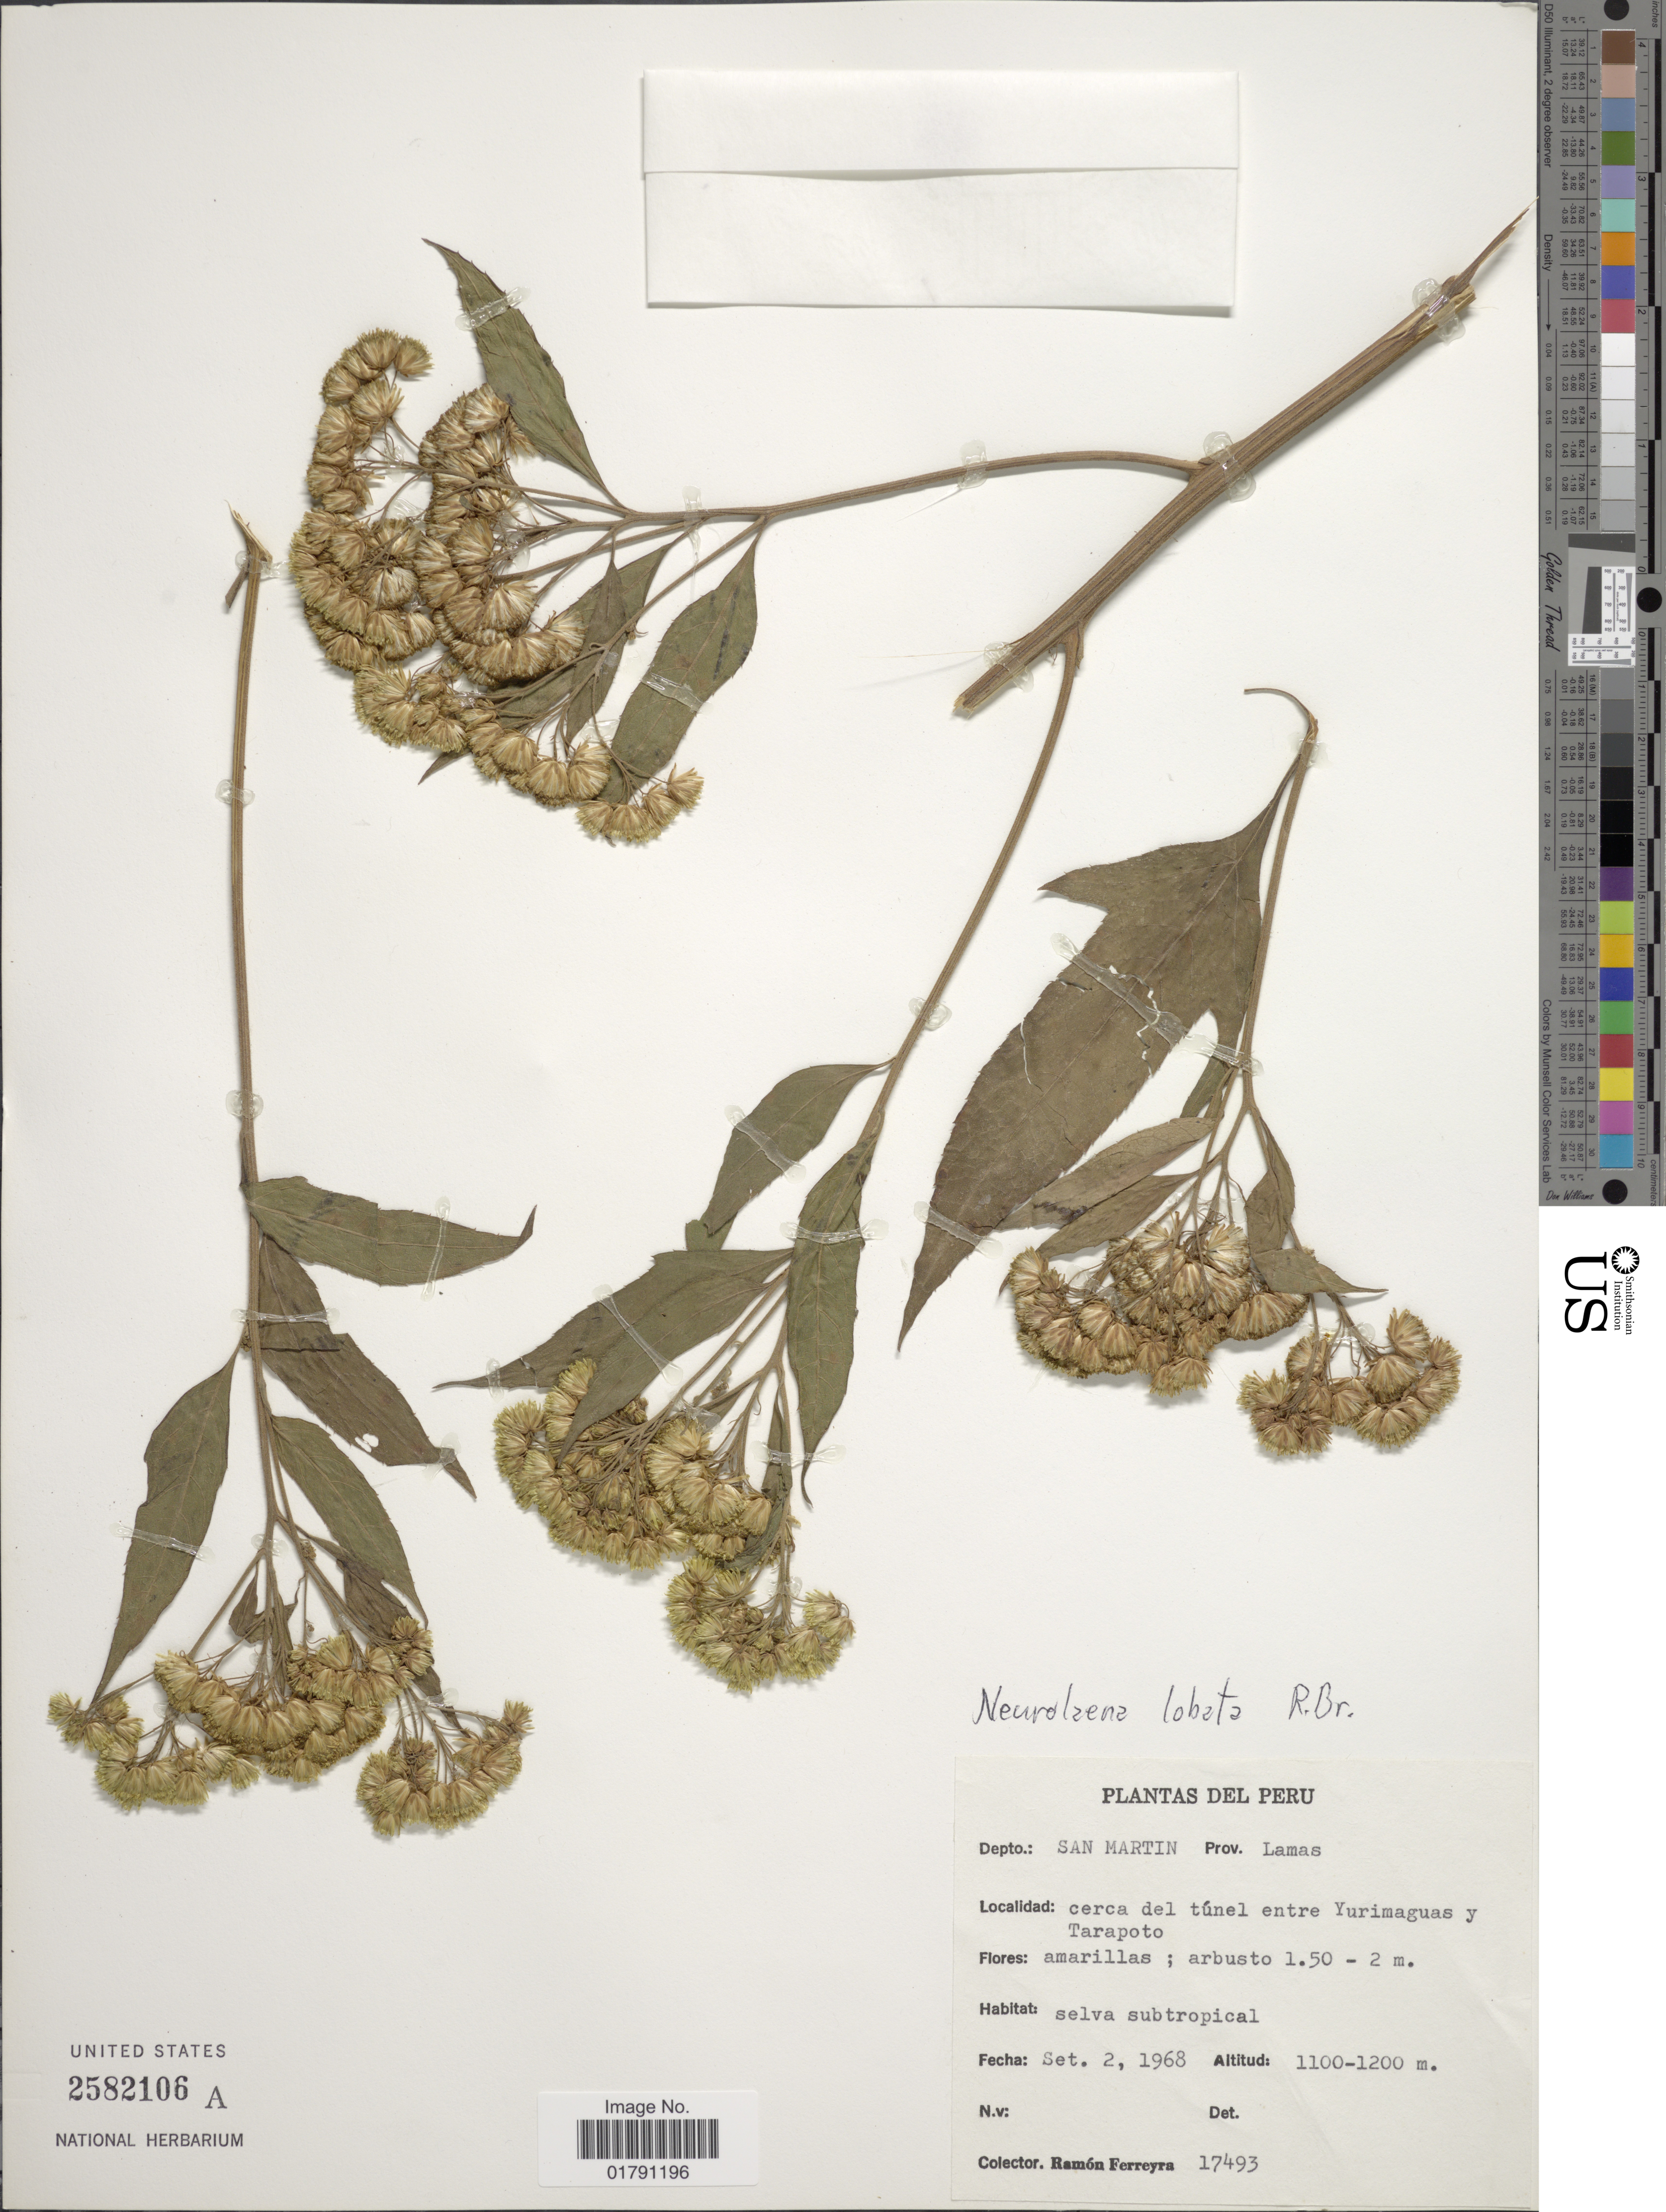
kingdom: Plantae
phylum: Tracheophyta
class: Magnoliopsida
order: Asterales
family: Asteraceae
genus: Neurolaena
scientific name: Neurolaena lobata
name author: (L.) R. Br. ex Cass.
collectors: R. A. Ferreyra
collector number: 17493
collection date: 1968-09-02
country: Peru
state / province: San Martín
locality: Prov. Lamas, cerca del tunel entre Yurimaguas y Tarapoto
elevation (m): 1100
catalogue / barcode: US 2582106A